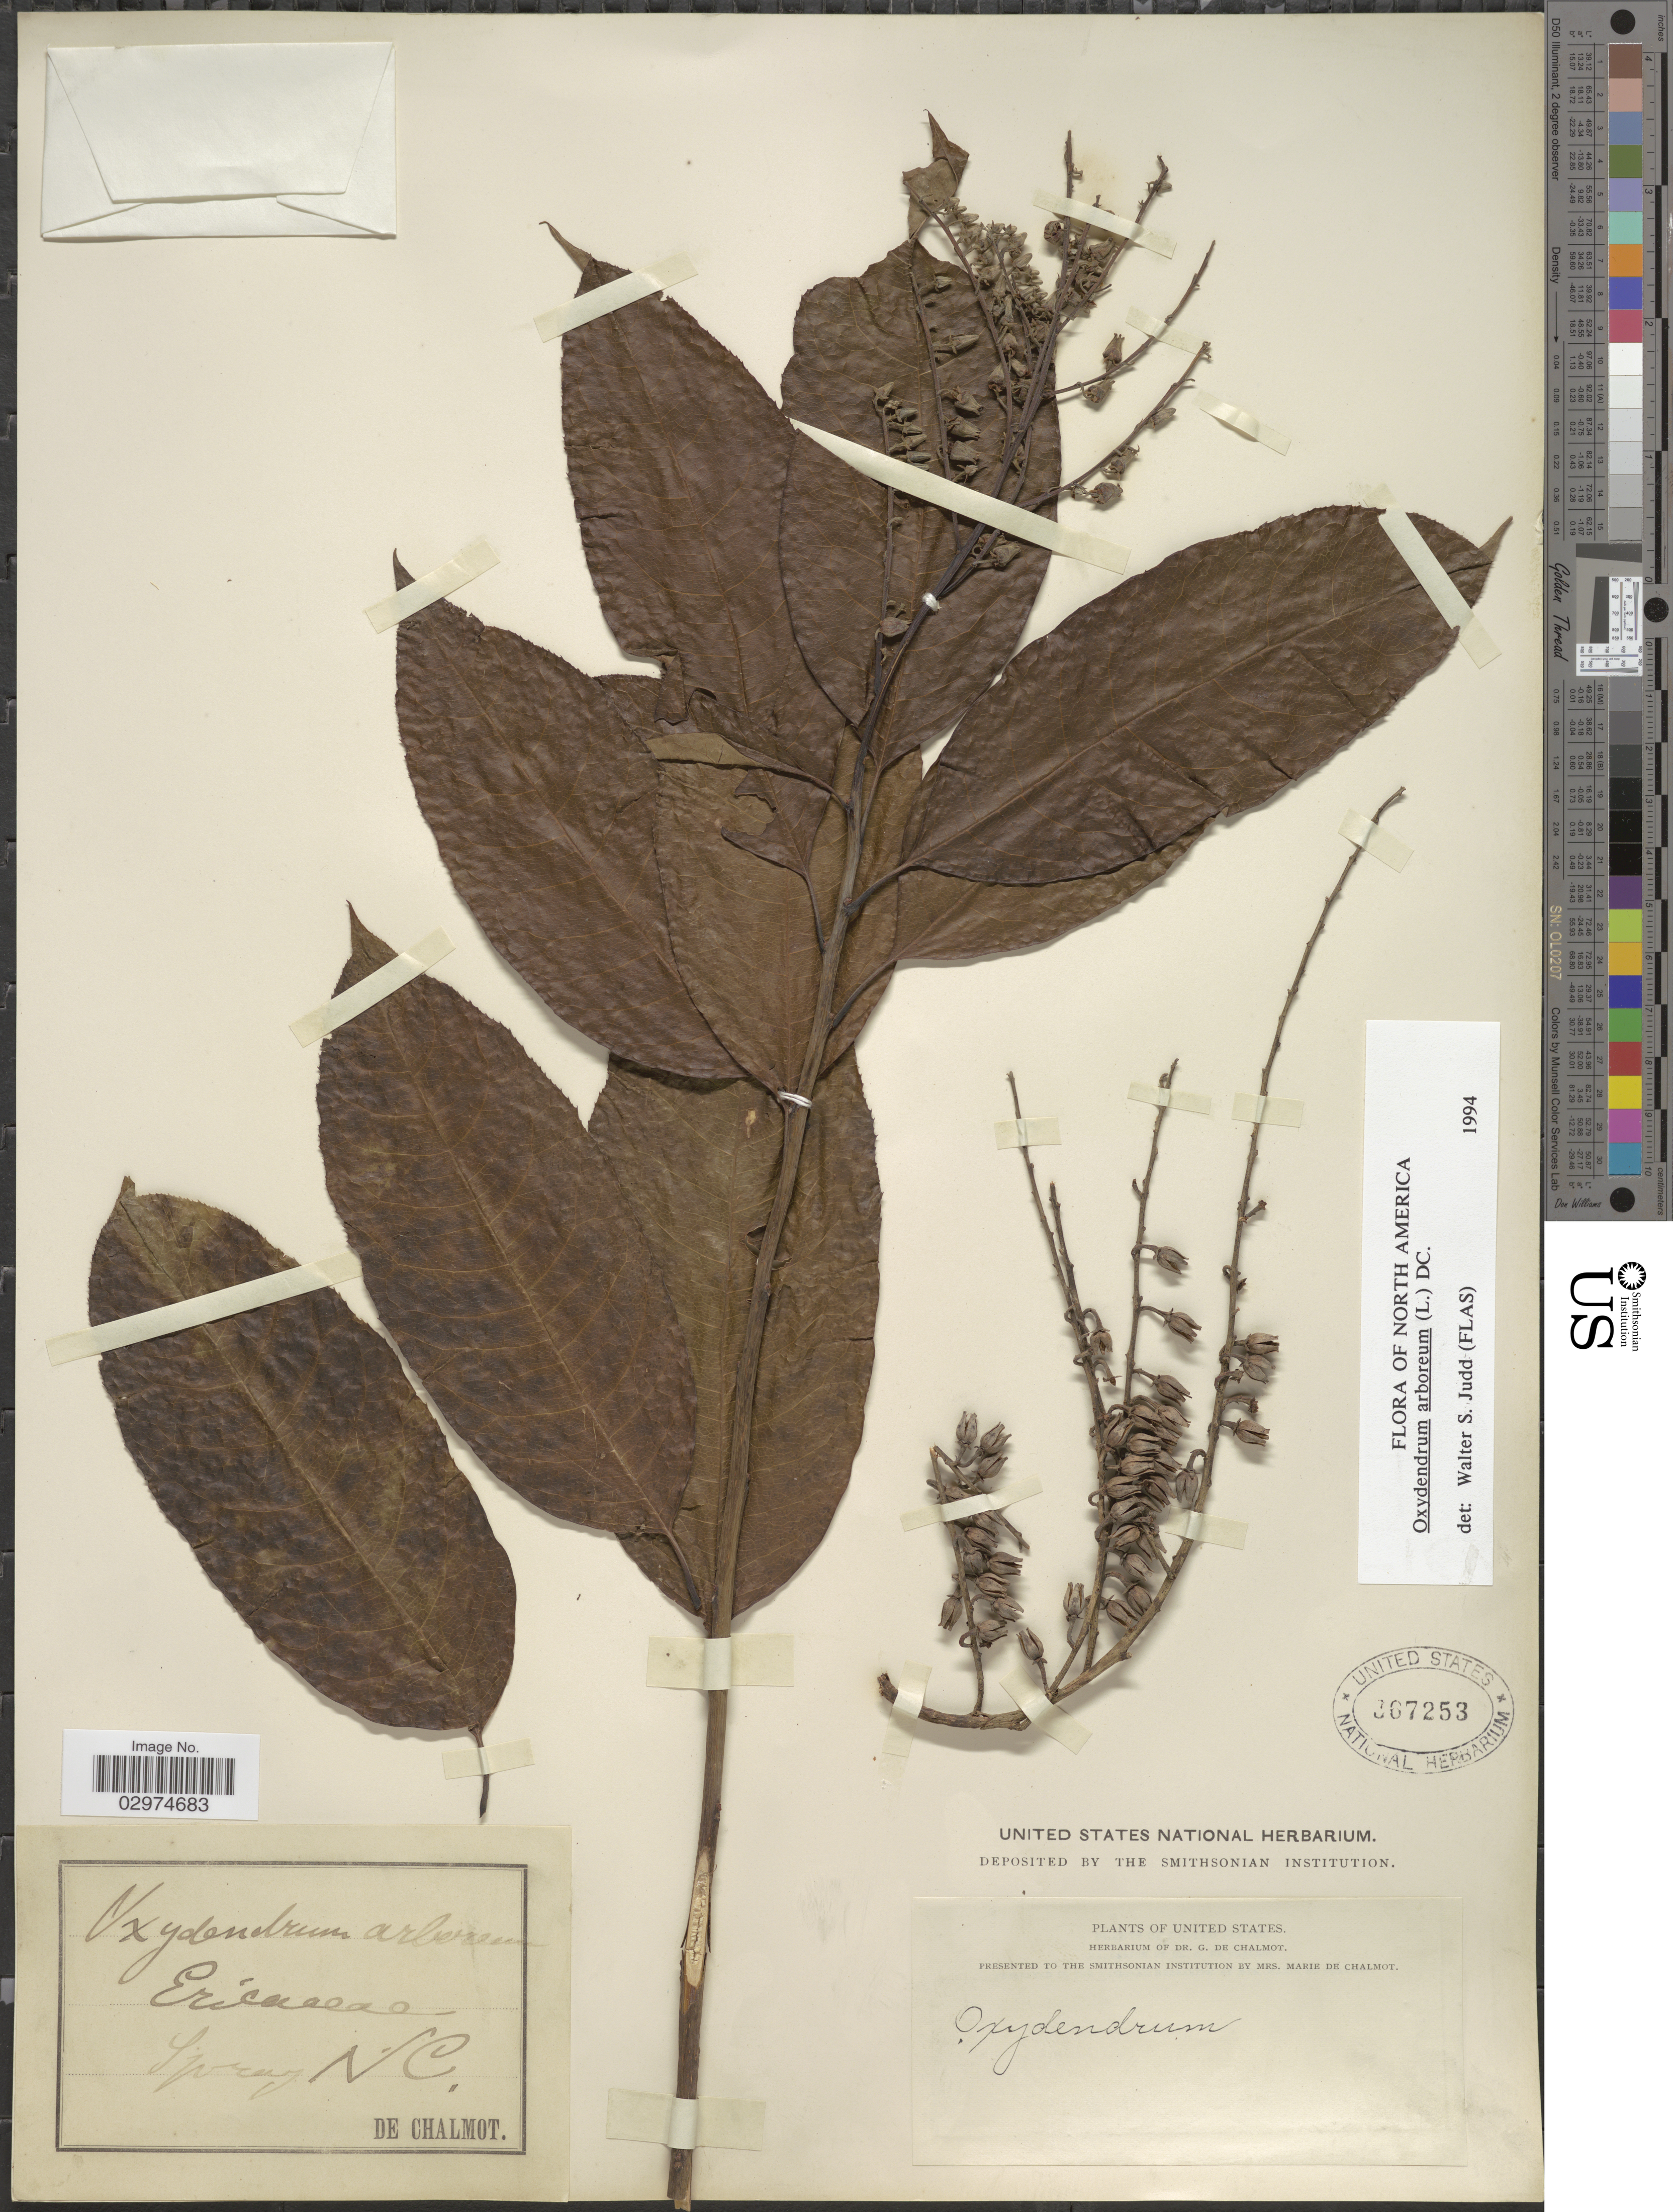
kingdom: Plantae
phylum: Tracheophyta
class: Magnoliopsida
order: Ericales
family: Ericaceae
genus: Oxydendrum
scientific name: Oxydendrum arboreum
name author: (L.) DC.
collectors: De Chalmot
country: United States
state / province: North Carolina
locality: Spray.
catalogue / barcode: US 367253